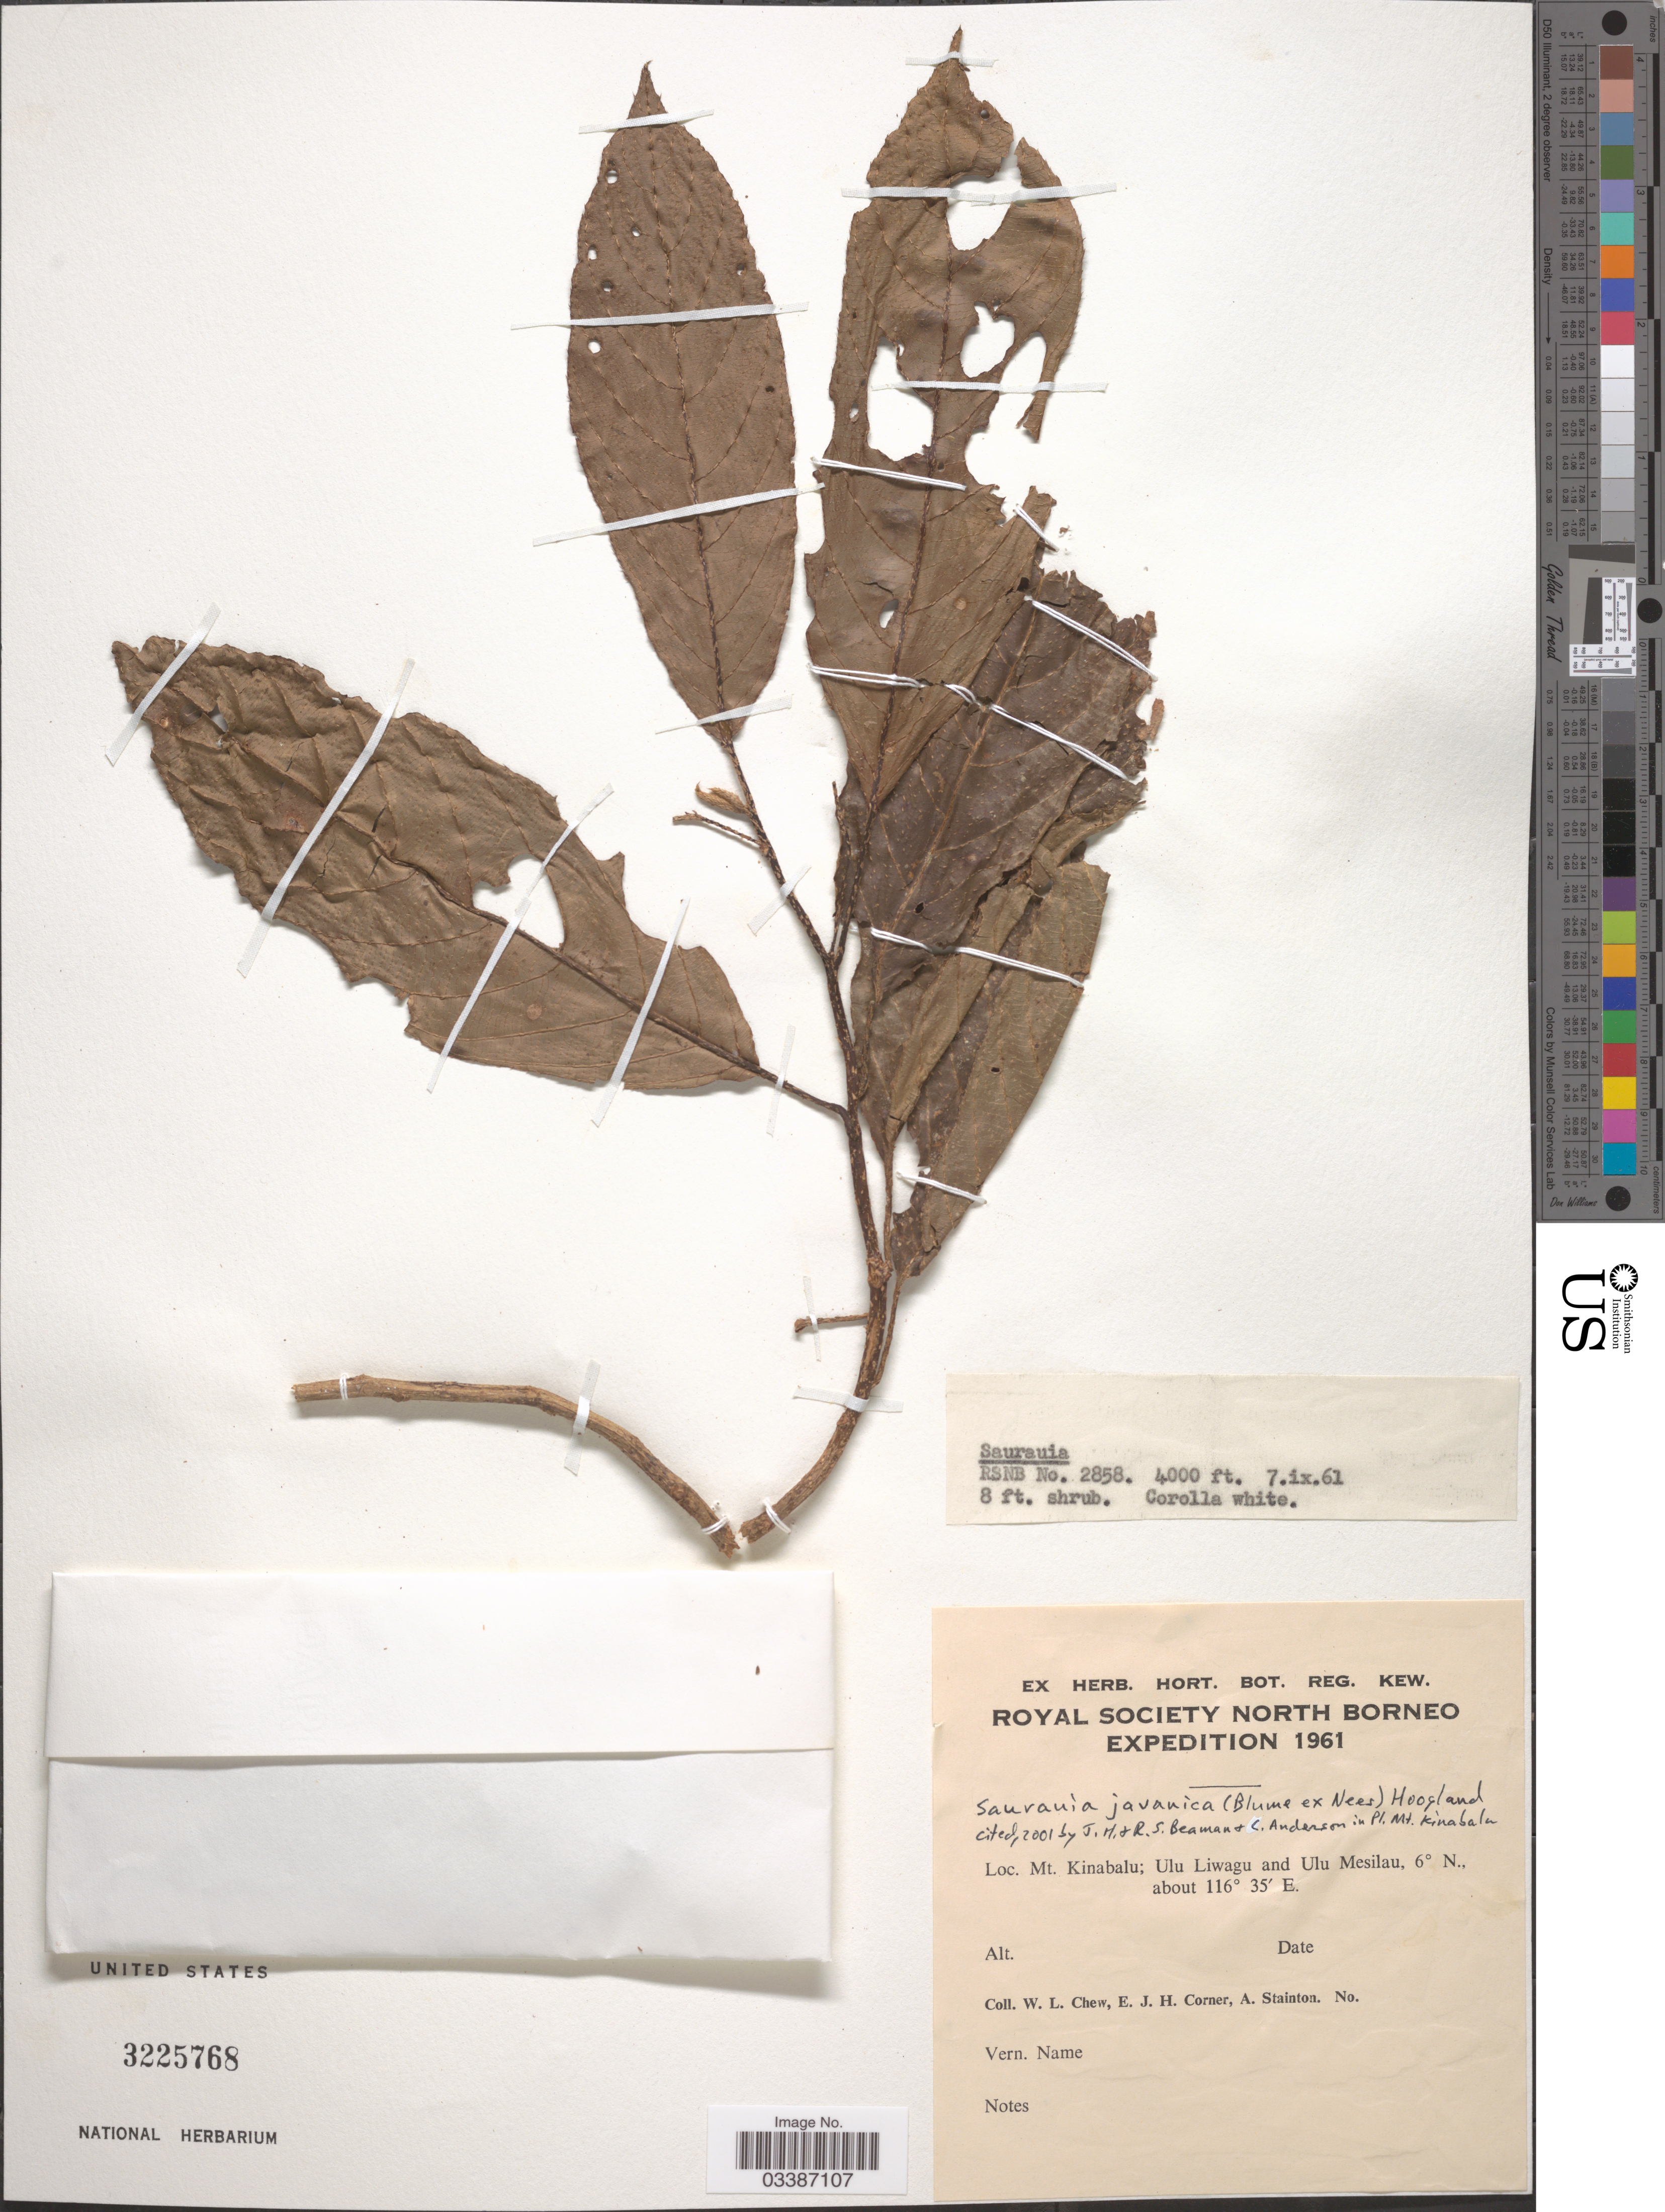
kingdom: Plantae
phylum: Tracheophyta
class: Magnoliopsida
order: Ericales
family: Actinidiaceae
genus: Saurauia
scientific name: Saurauia javanica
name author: (Nees) Hoogland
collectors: W. Chew, E. Corner & A. Stainton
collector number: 2858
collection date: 1961-09-07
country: Malaysia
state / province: Sabah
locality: Mt. Kinabalu; Ulu Liwagu and Ulu Mesilau.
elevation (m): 1219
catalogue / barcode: US 3225768